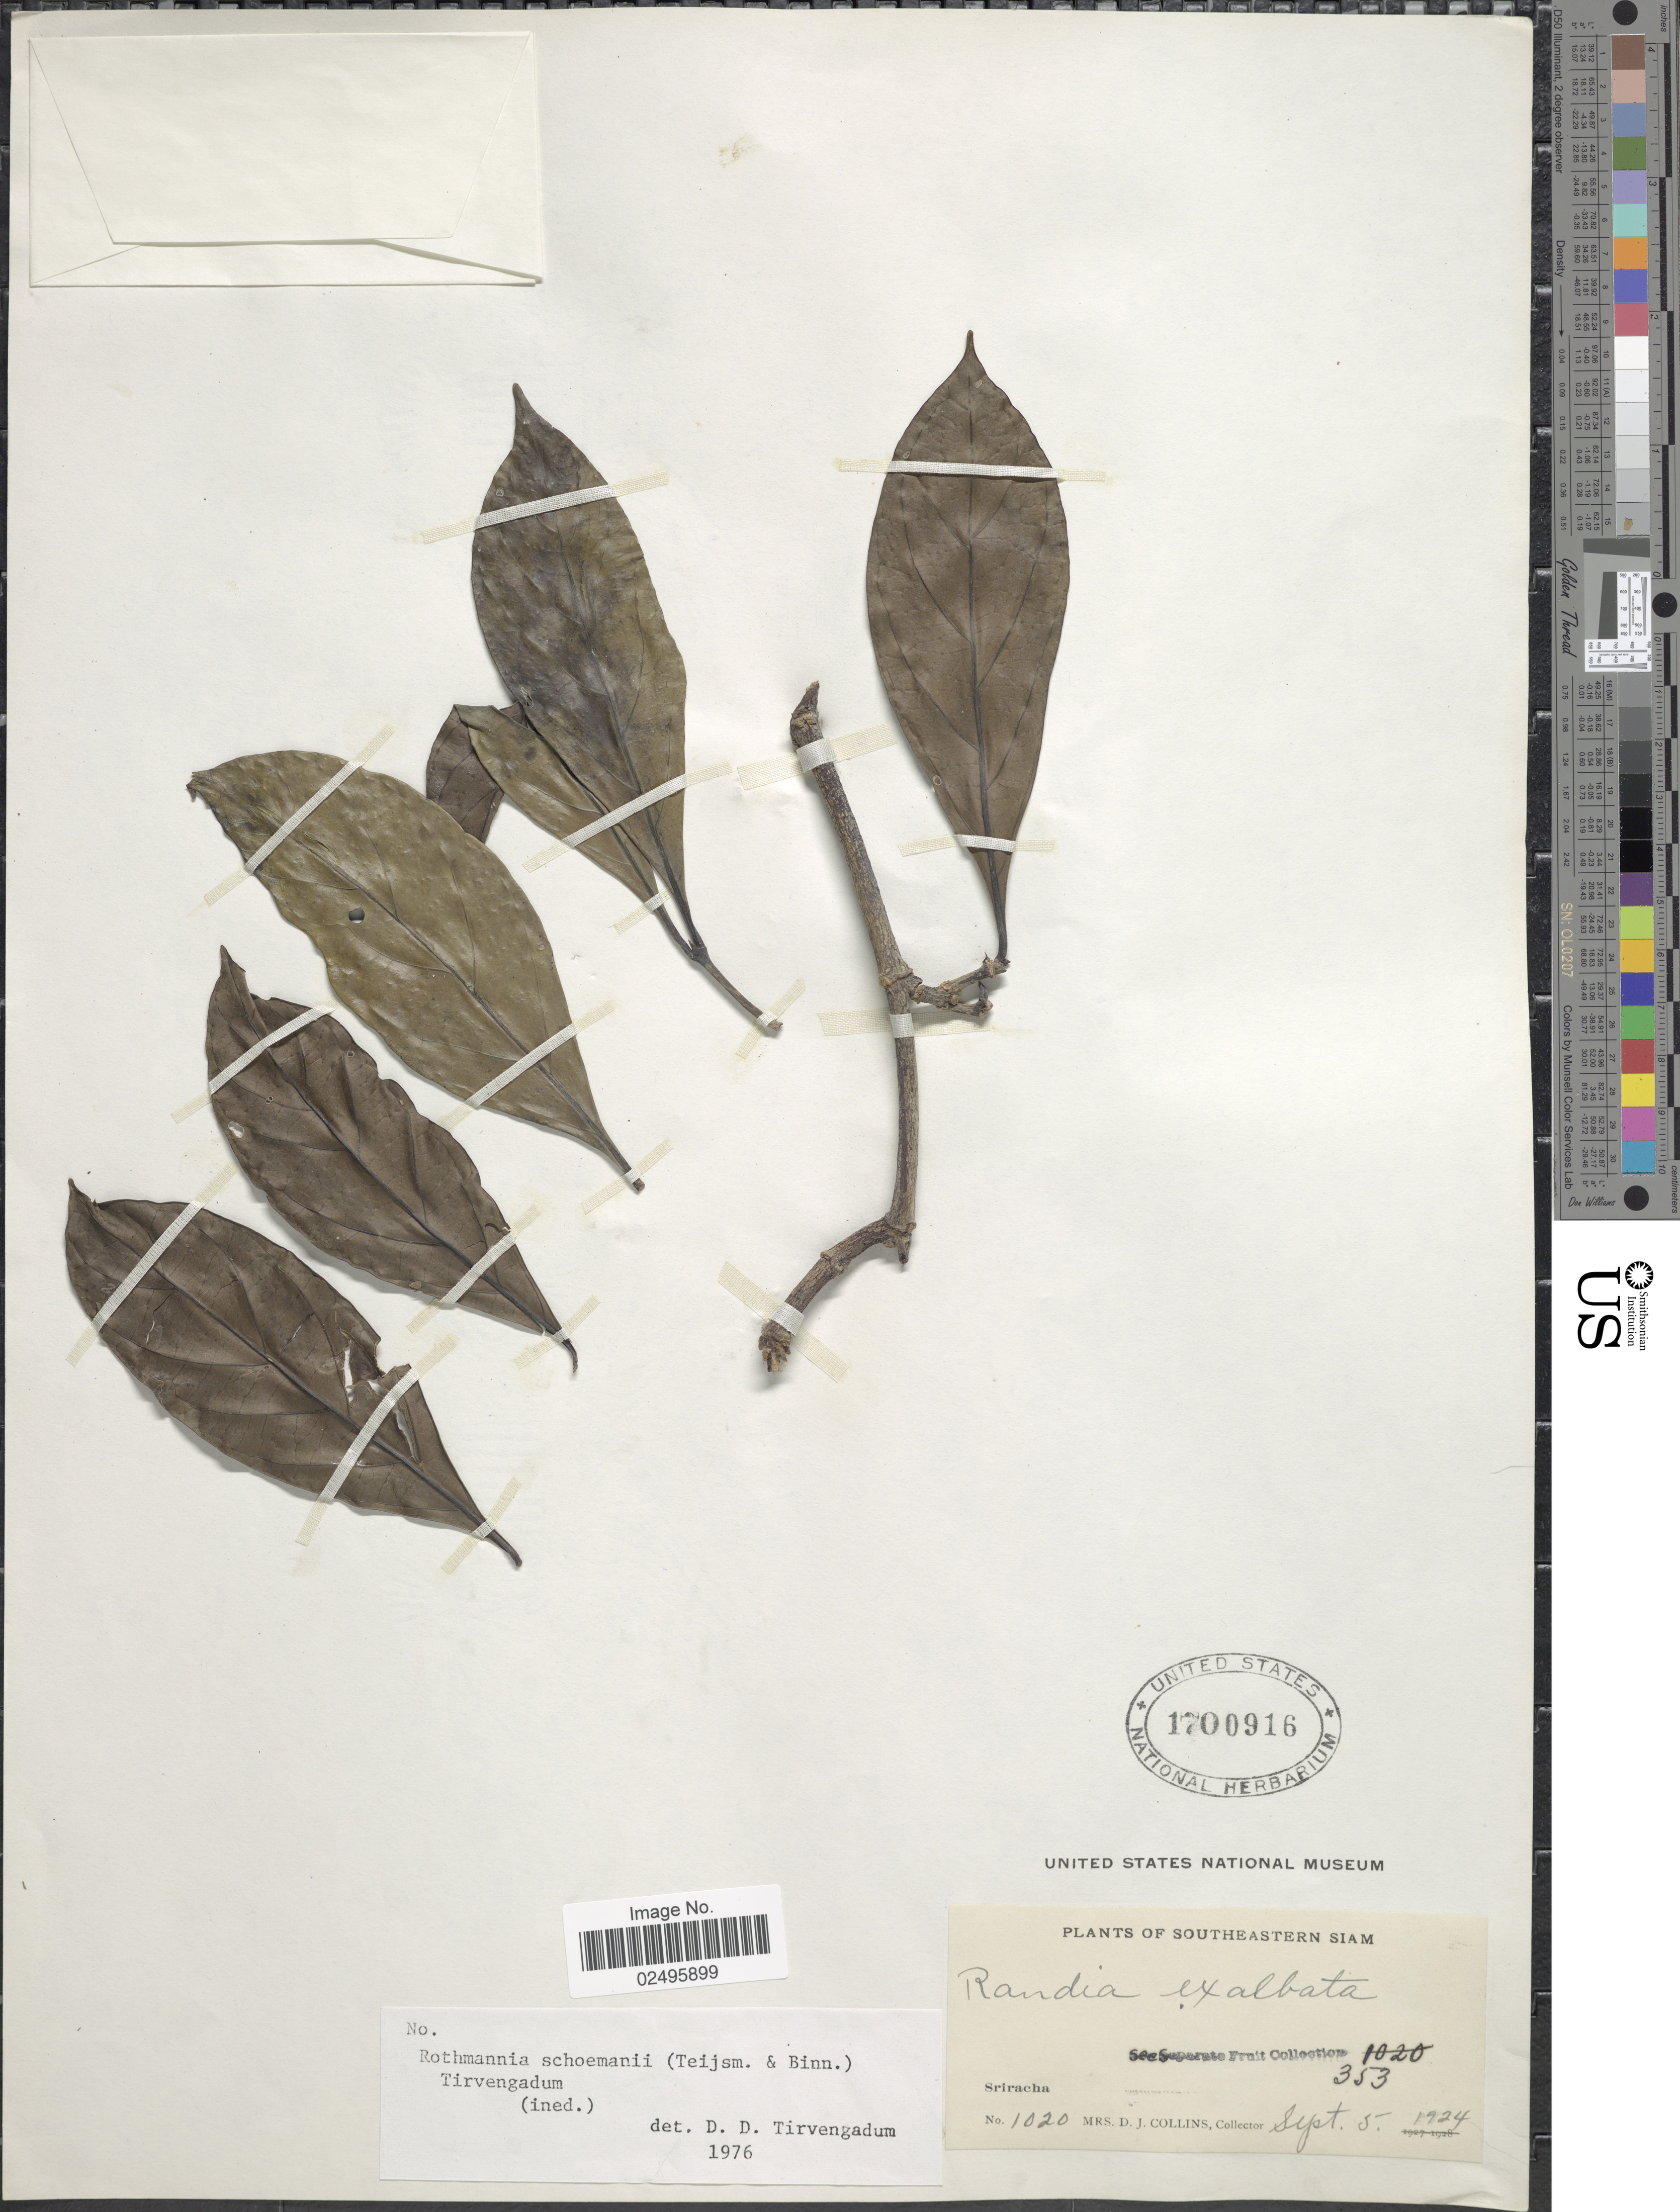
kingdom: Plantae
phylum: Tracheophyta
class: Magnoliopsida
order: Gentianales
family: Rubiaceae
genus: Rothmannia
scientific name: Rothmannia schoemanii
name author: (Teijsm. & Binn.) Tirveng.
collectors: Mrs. D. J. Collins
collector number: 1020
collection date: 1924-09-05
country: Thailand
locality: Southeastern Siam. Sriracha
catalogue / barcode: US 1700916